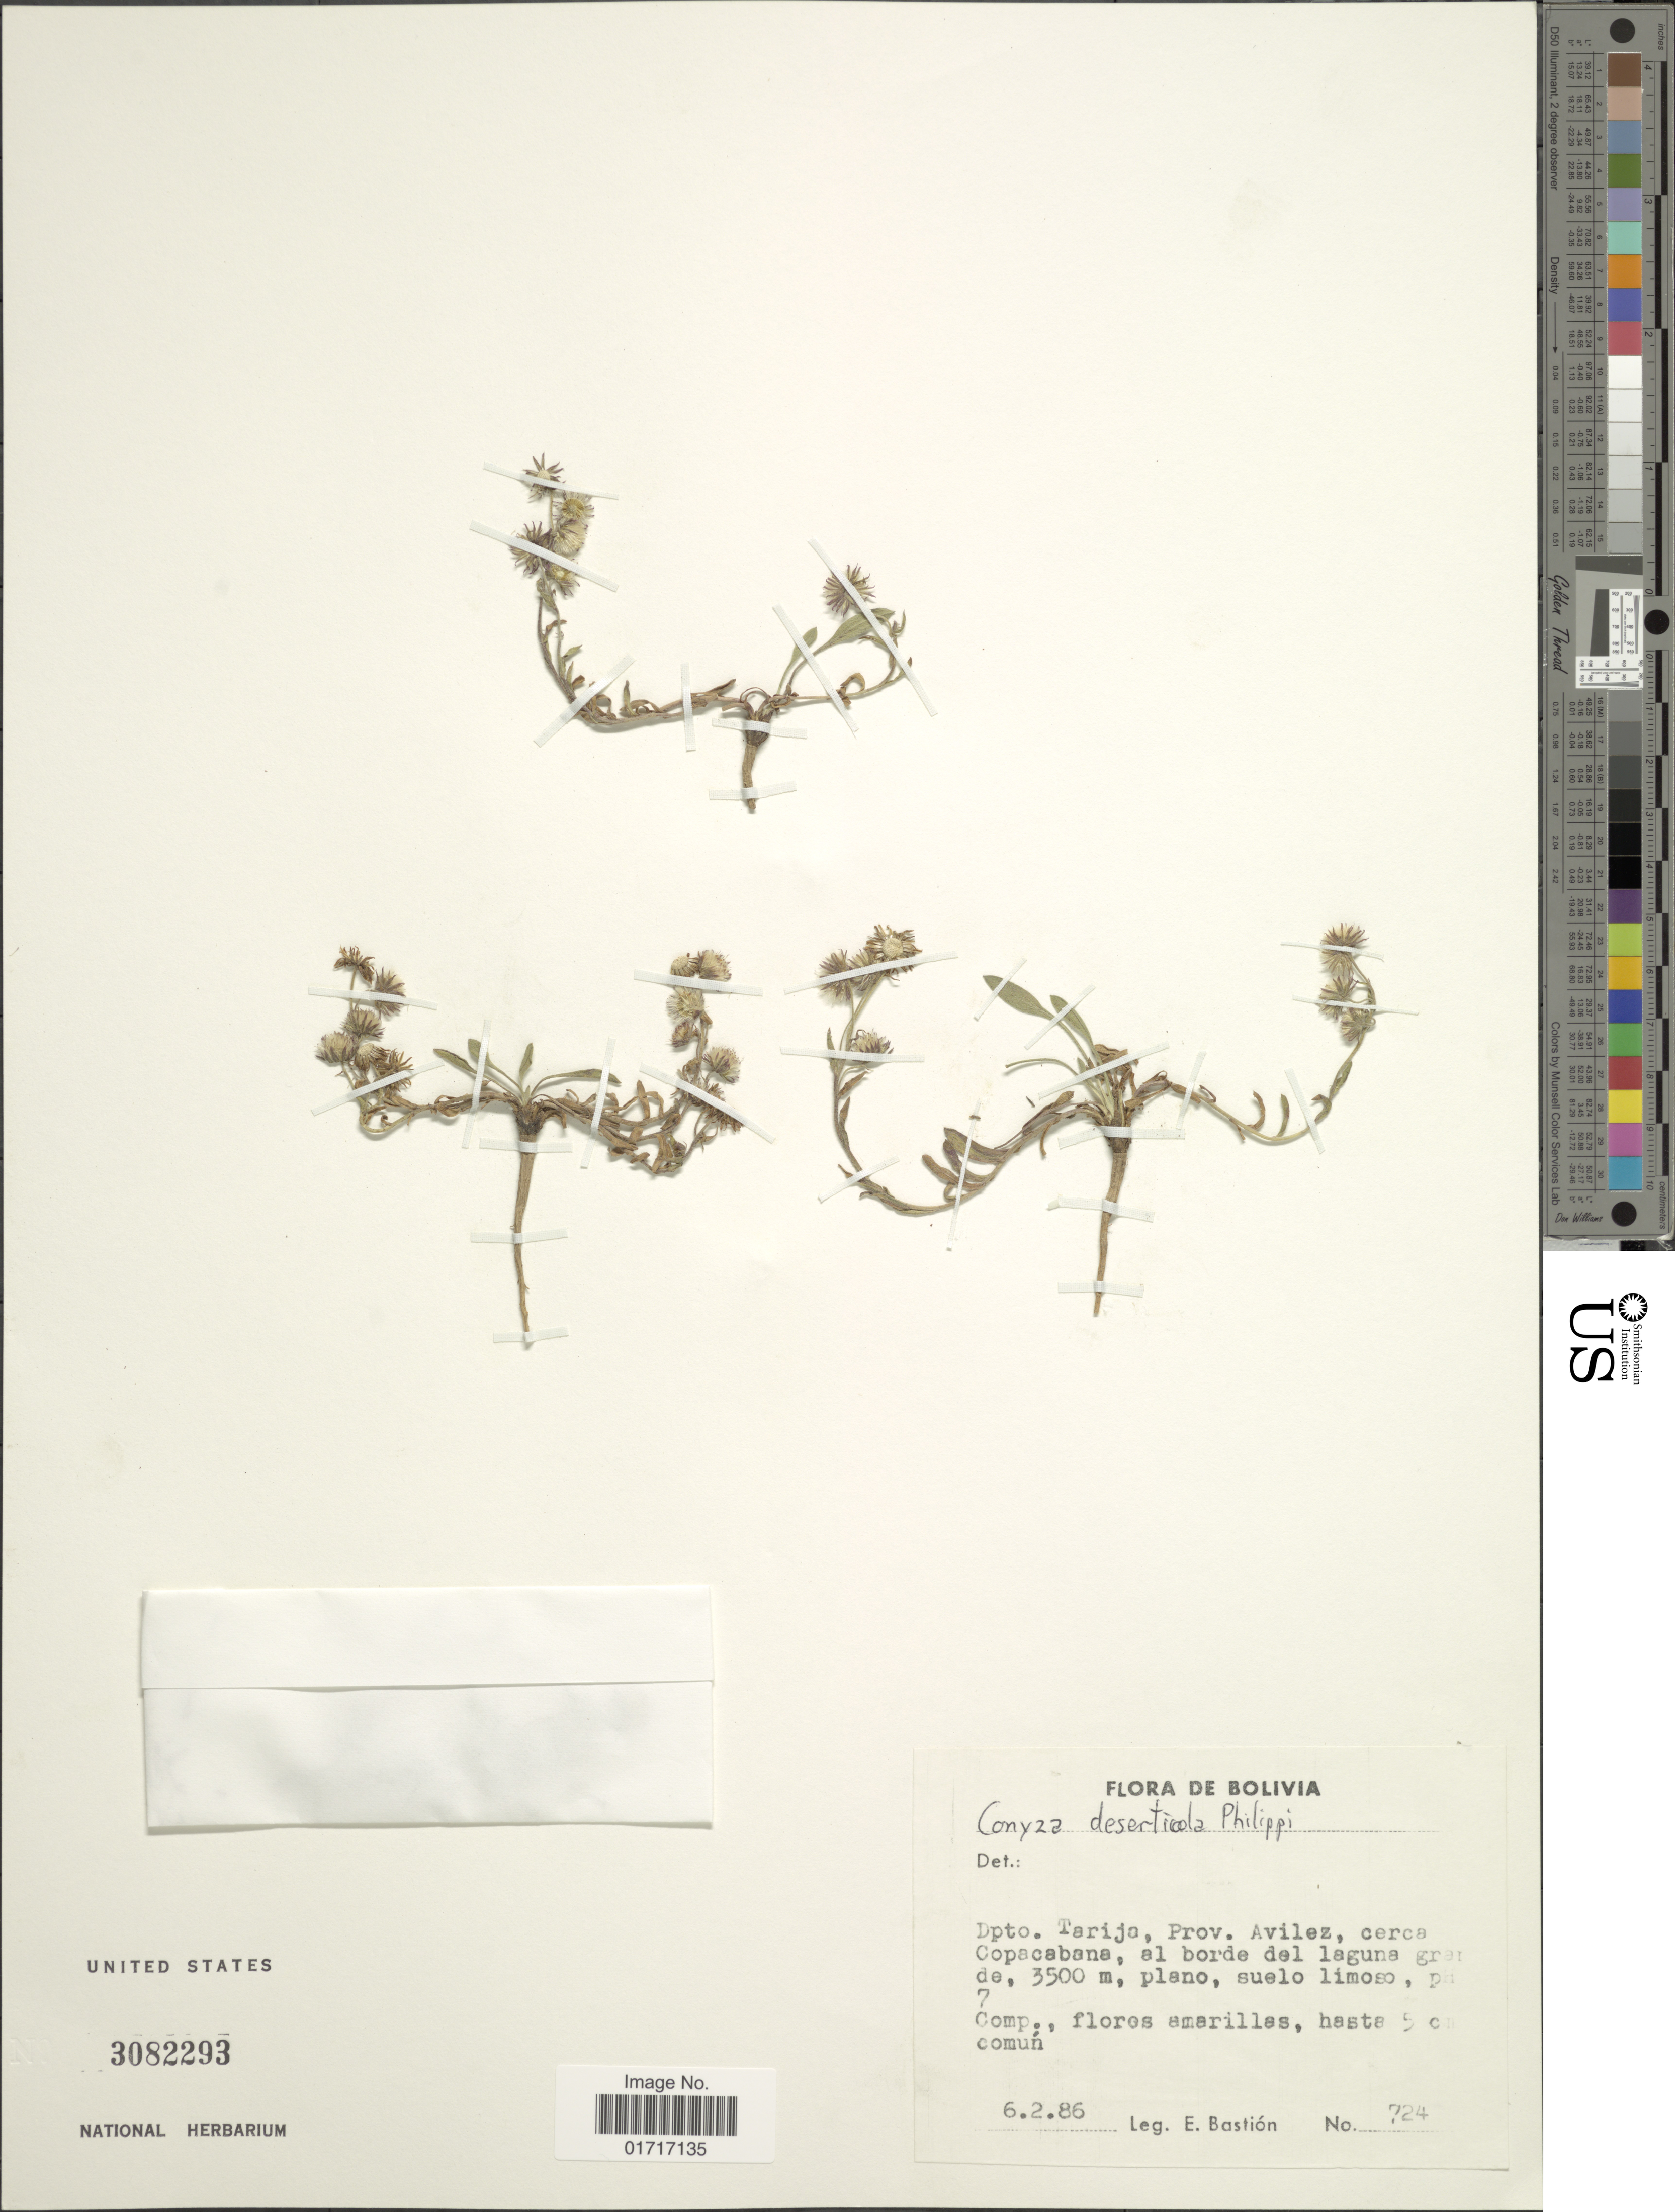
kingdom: Plantae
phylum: Tracheophyta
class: Magnoliopsida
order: Asterales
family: Asteraceae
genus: Conyza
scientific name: Conyza deserticola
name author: Phil.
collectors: E. Bastion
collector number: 724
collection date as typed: Transcribed d/m/y: 6/2/86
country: Bolivia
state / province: Tarija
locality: Dpto. Tarijo. Prov. Avilez, cerca Copacabana, al borde del laguna grande.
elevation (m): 3500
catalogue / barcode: US 3082293